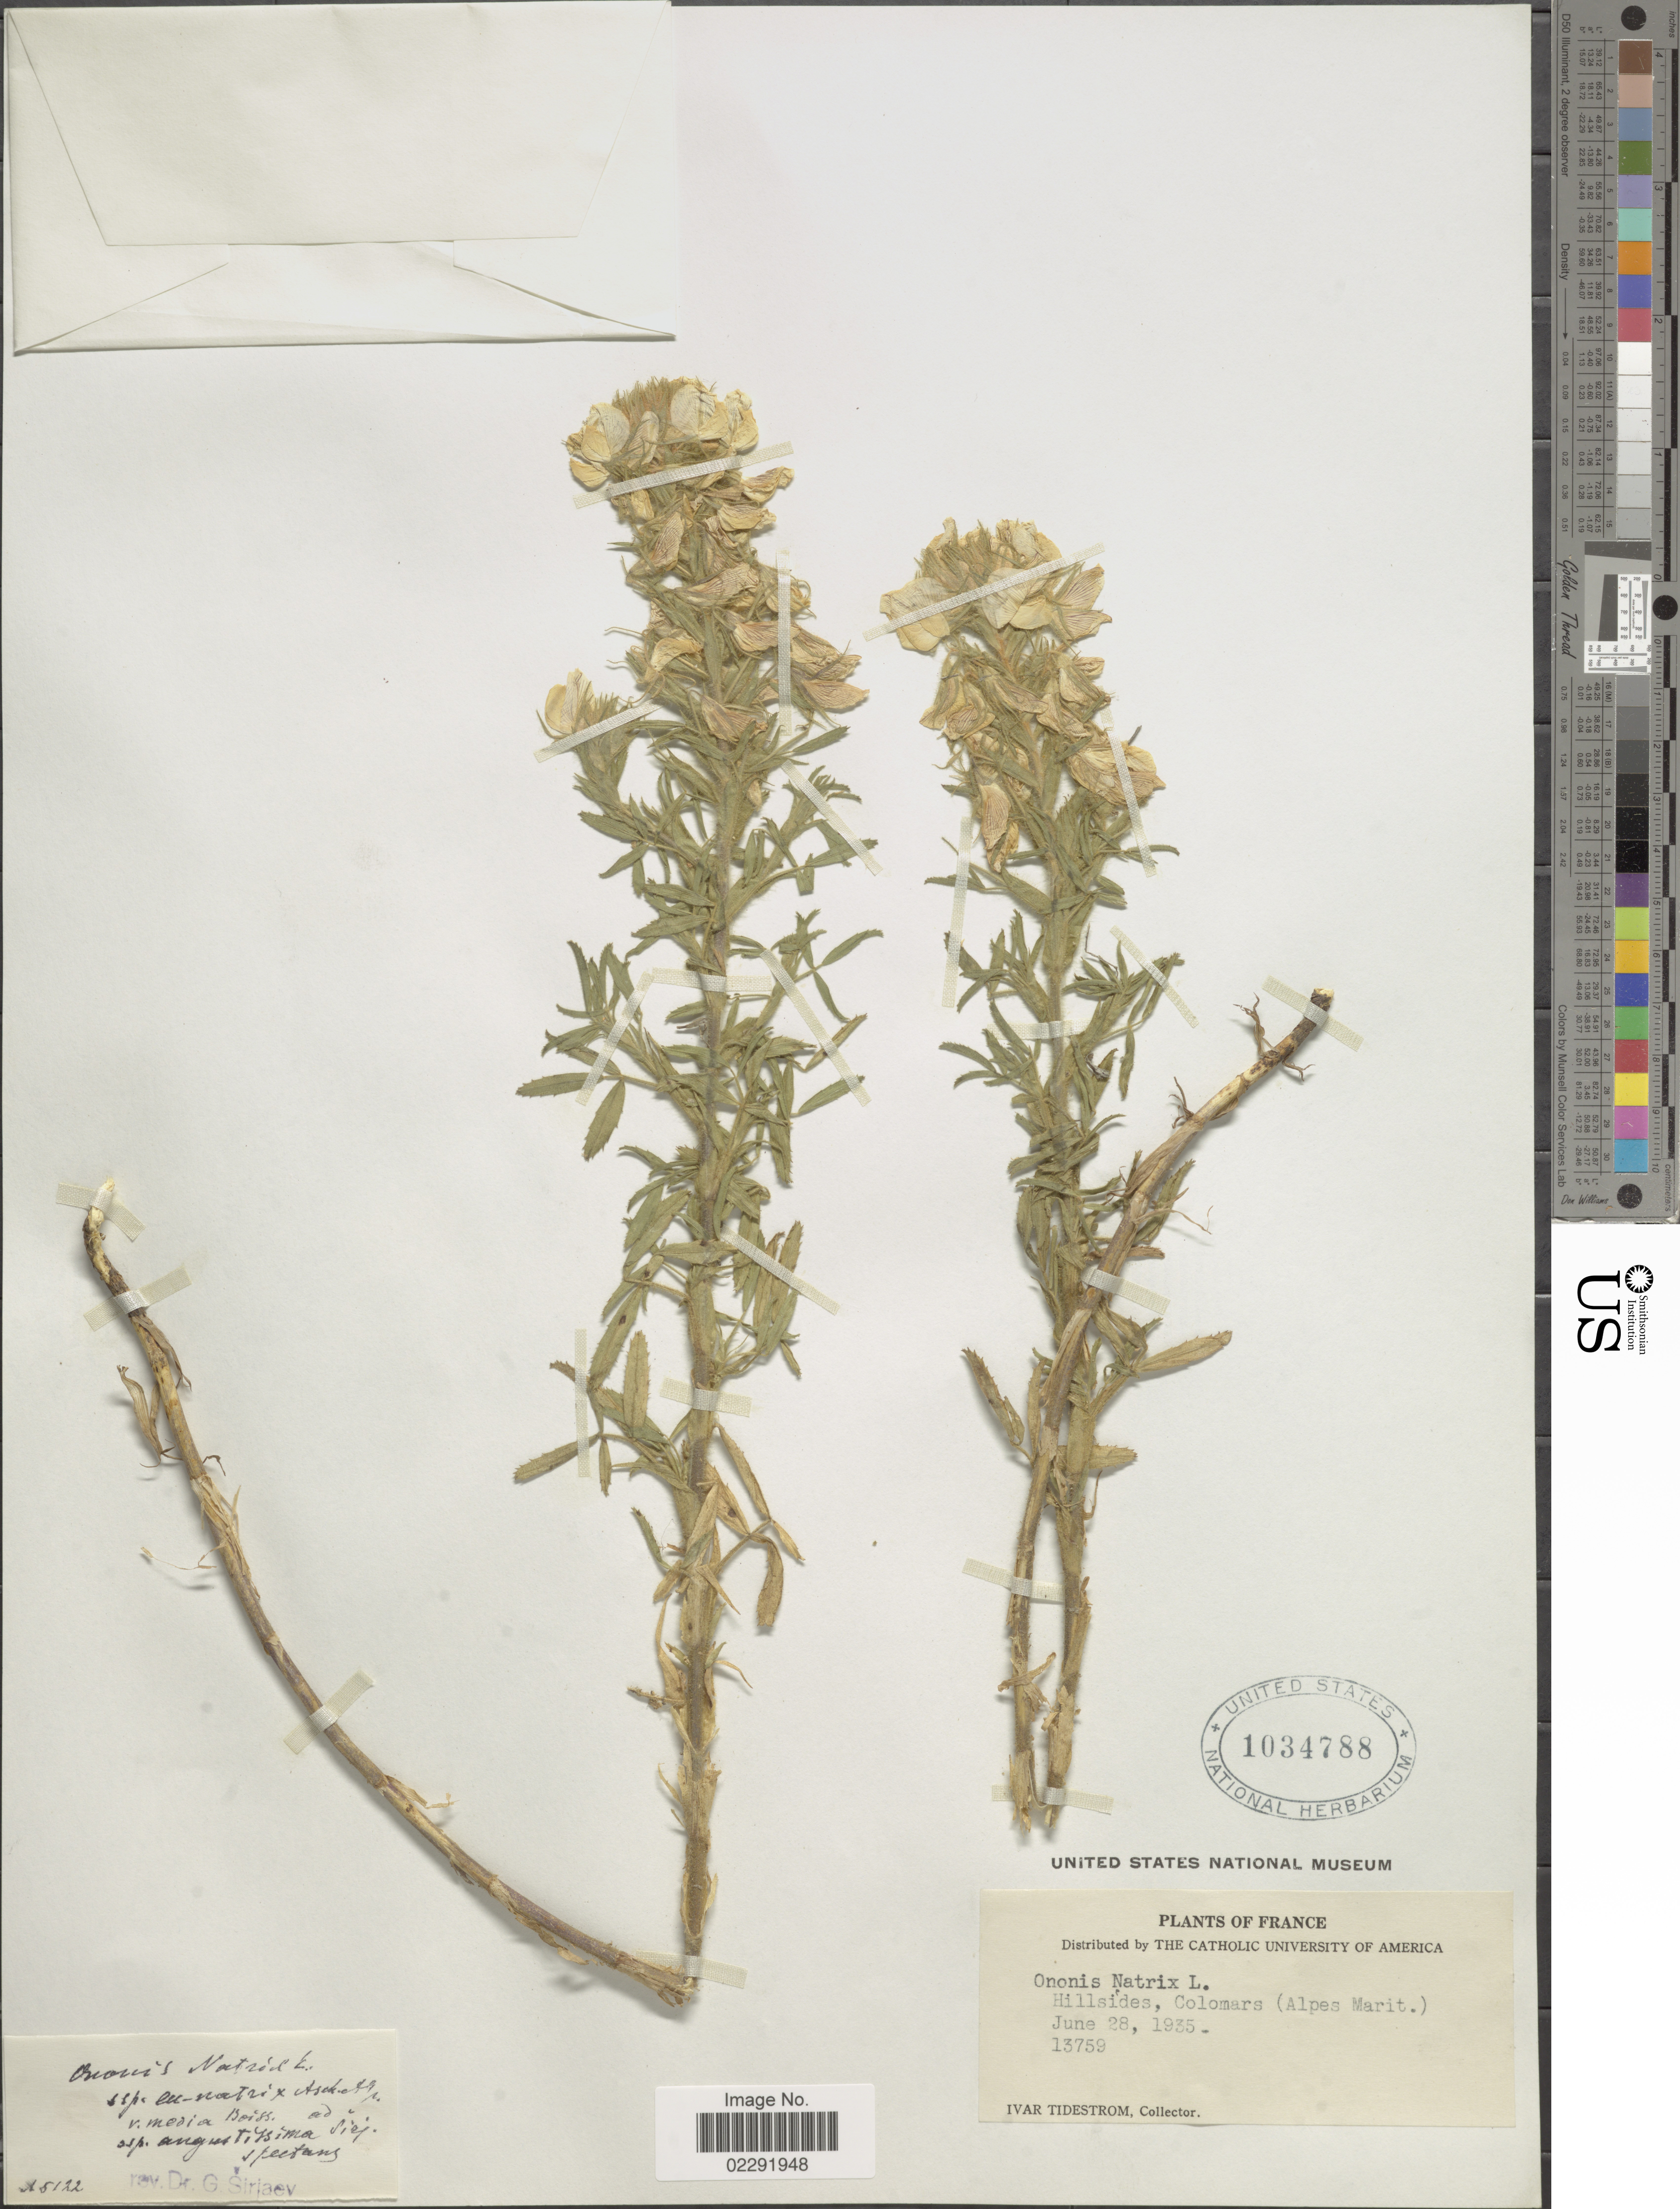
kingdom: Plantae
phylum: Tracheophyta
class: Magnoliopsida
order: Fabales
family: Fabaceae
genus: Ononis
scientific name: Ononis natrix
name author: L.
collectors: I. F. Tidestrom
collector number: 13759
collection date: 1935-06-28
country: France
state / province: Provence-Alpes-Côte d'Azur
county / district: Alpes-Maritimes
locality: Hillsides, Colomars (Alpes Marit.).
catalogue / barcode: US 1034788